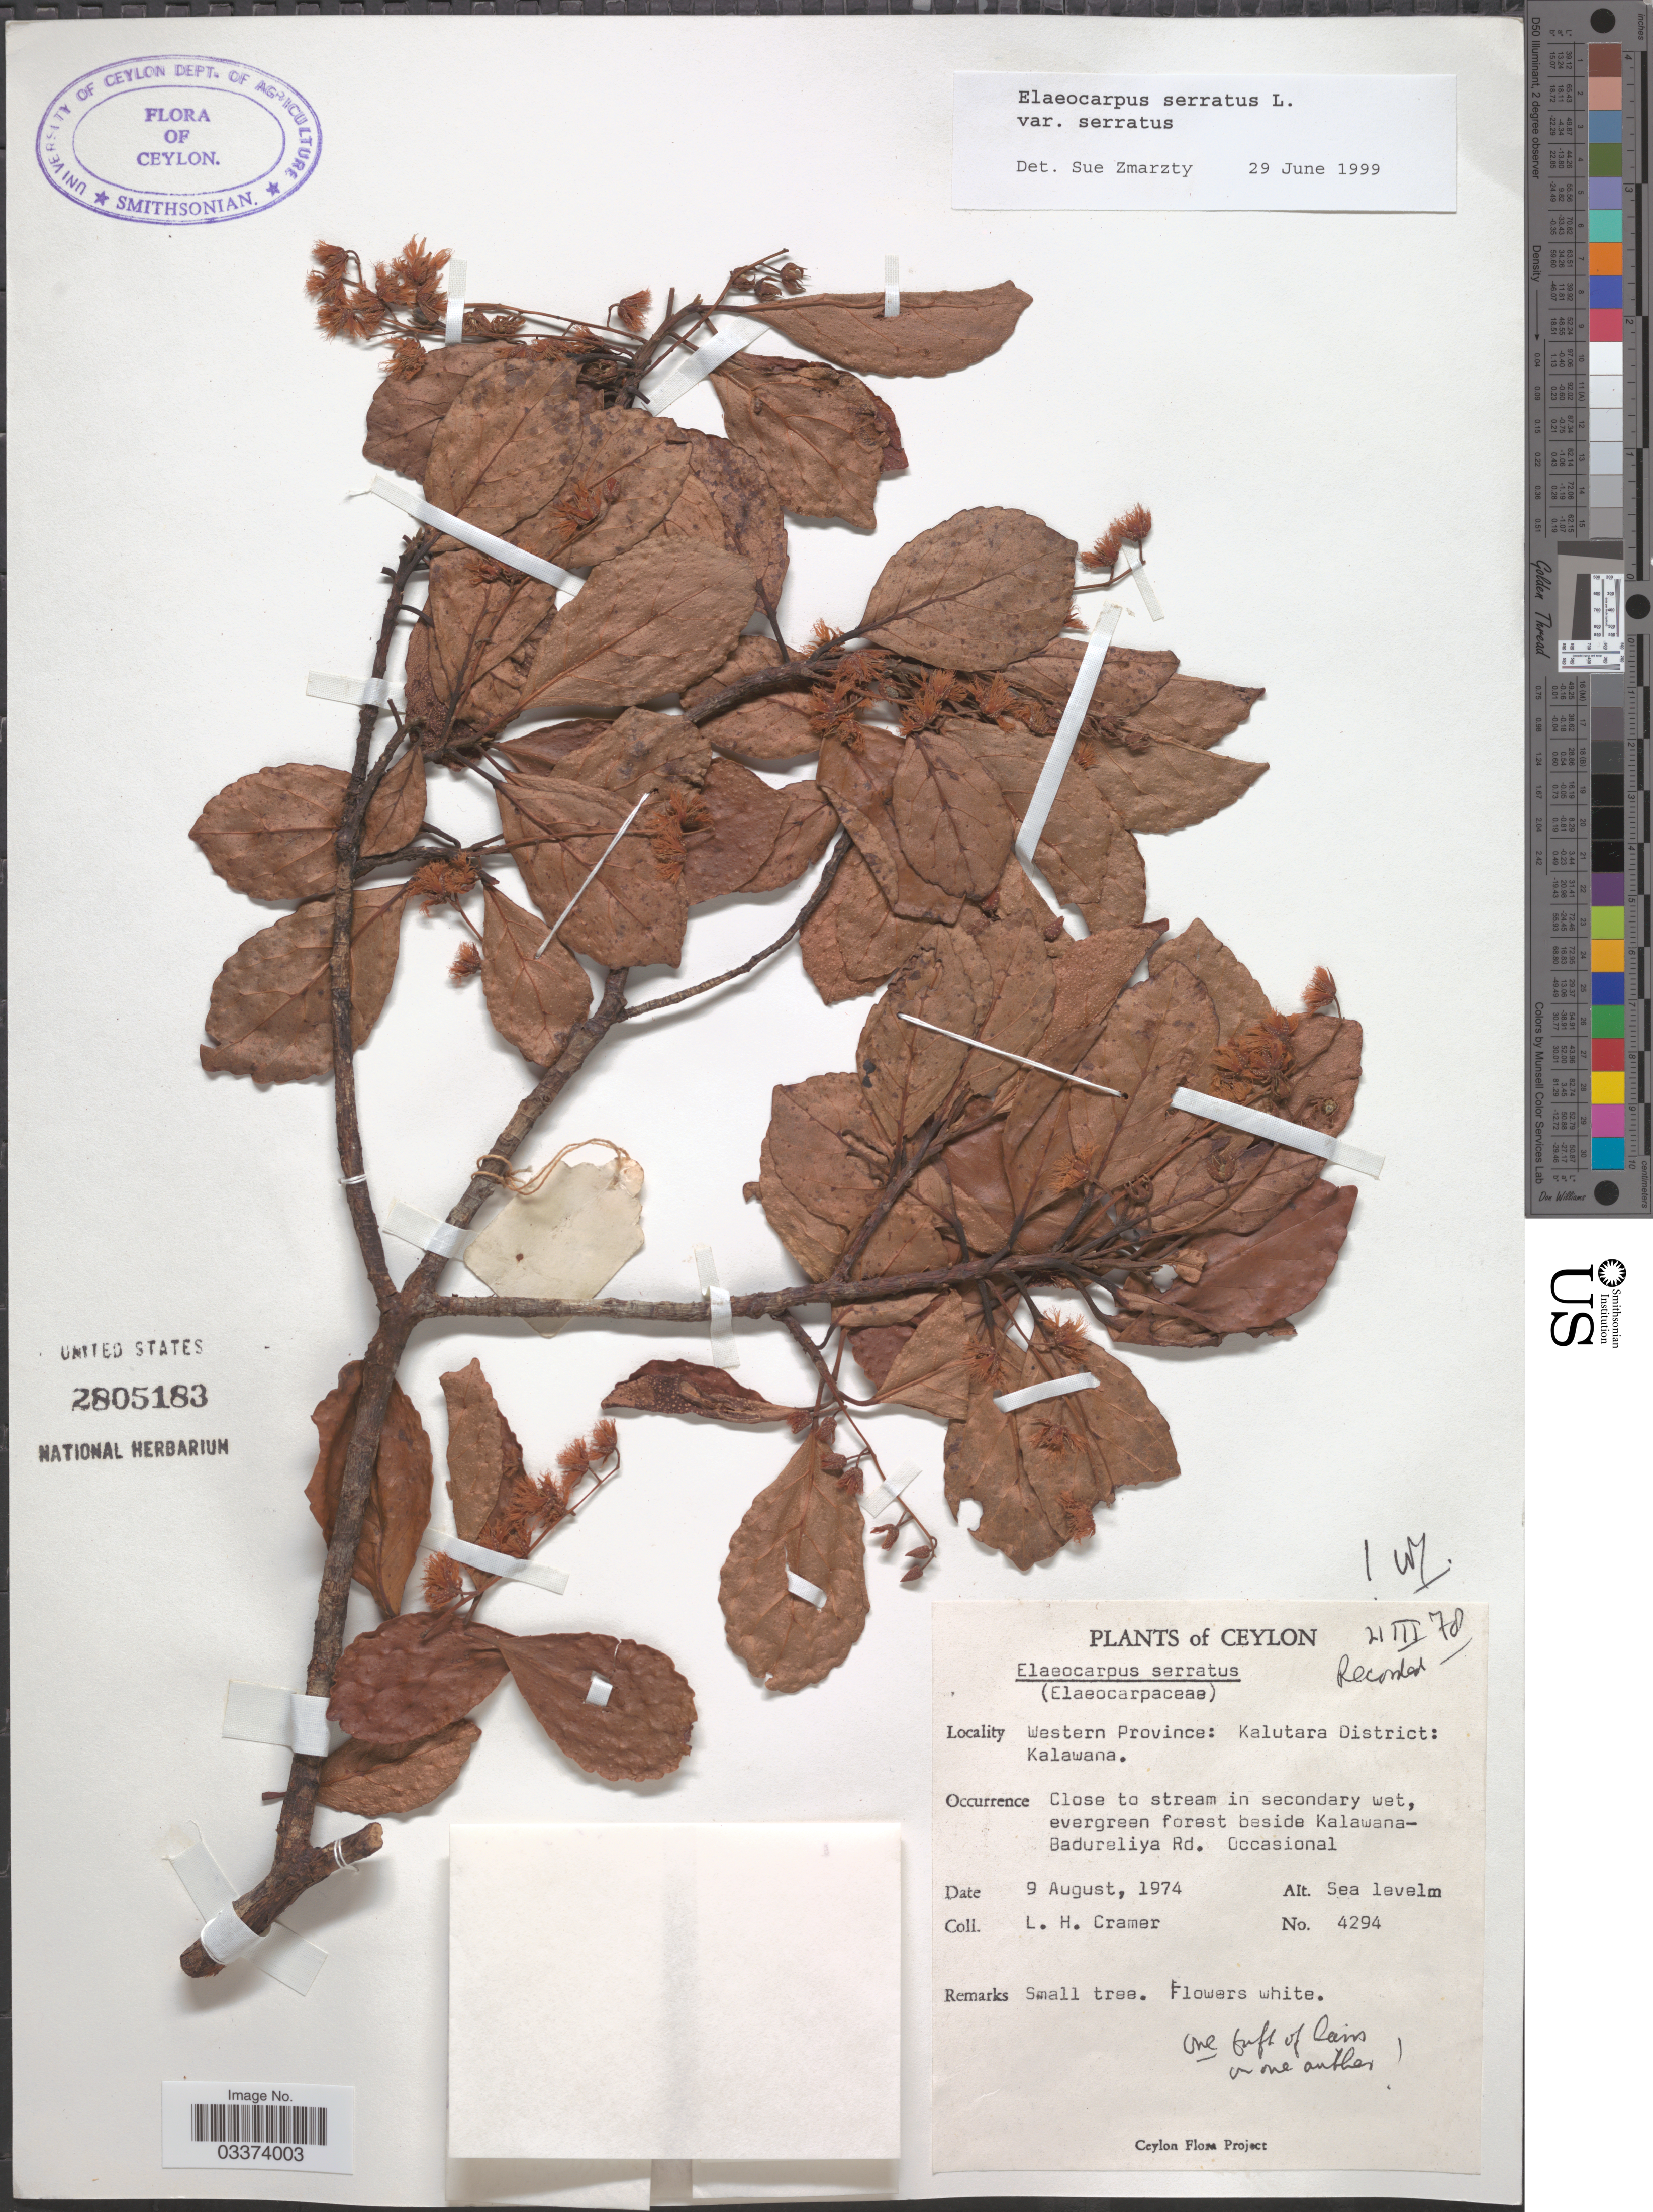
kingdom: Plantae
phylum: Tracheophyta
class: Magnoliopsida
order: Oxalidales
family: Elaeocarpaceae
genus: Elaeocarpus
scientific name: Elaeocarpus serratus var. serratus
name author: L.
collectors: L. H. Cramer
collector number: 4294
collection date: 1974-08-09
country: Sri Lanka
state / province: Western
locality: Ceylon. Kalutara District: Kalawana. Beside Kalawana-Badureliya Rd.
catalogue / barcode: US 2805183